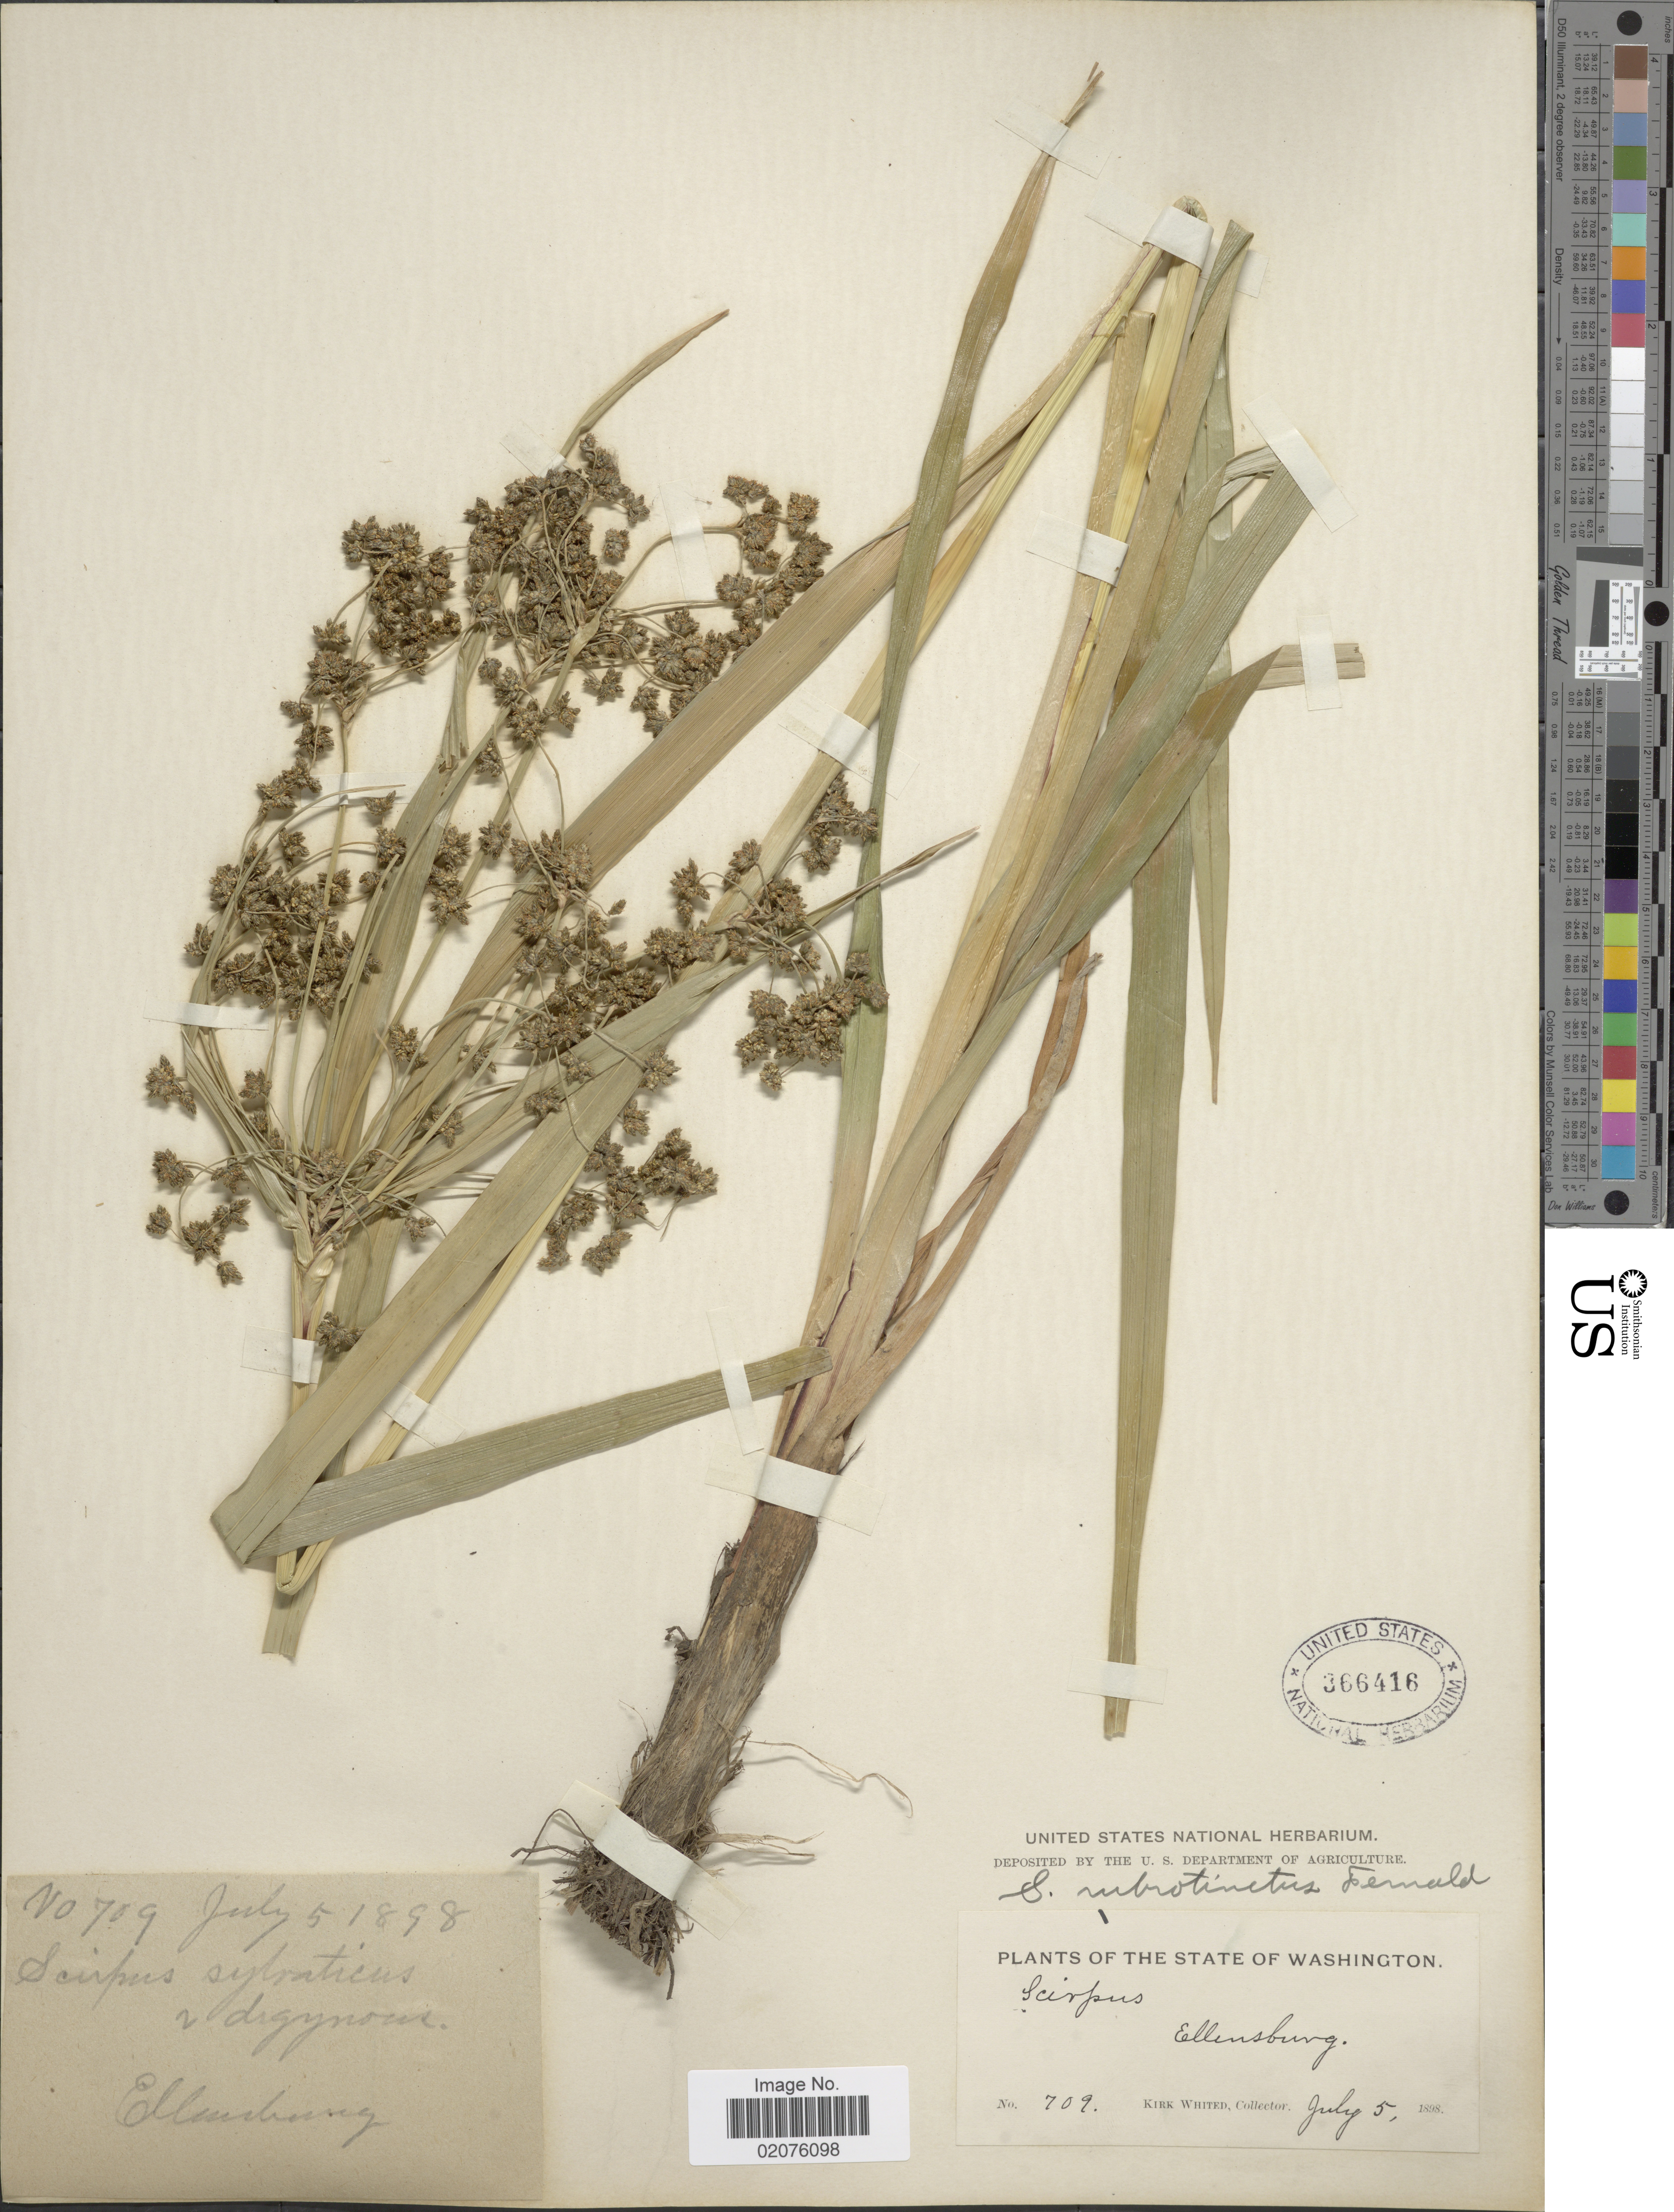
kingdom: Plantae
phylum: Tracheophyta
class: Liliopsida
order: Poales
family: Cyperaceae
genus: Scirpus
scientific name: Scirpus microcarpus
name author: J. Presl & C. Presl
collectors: K. Whited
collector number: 709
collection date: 1898-07-05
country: United States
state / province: Washington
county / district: Kittitas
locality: Ellensburg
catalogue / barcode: US 366416